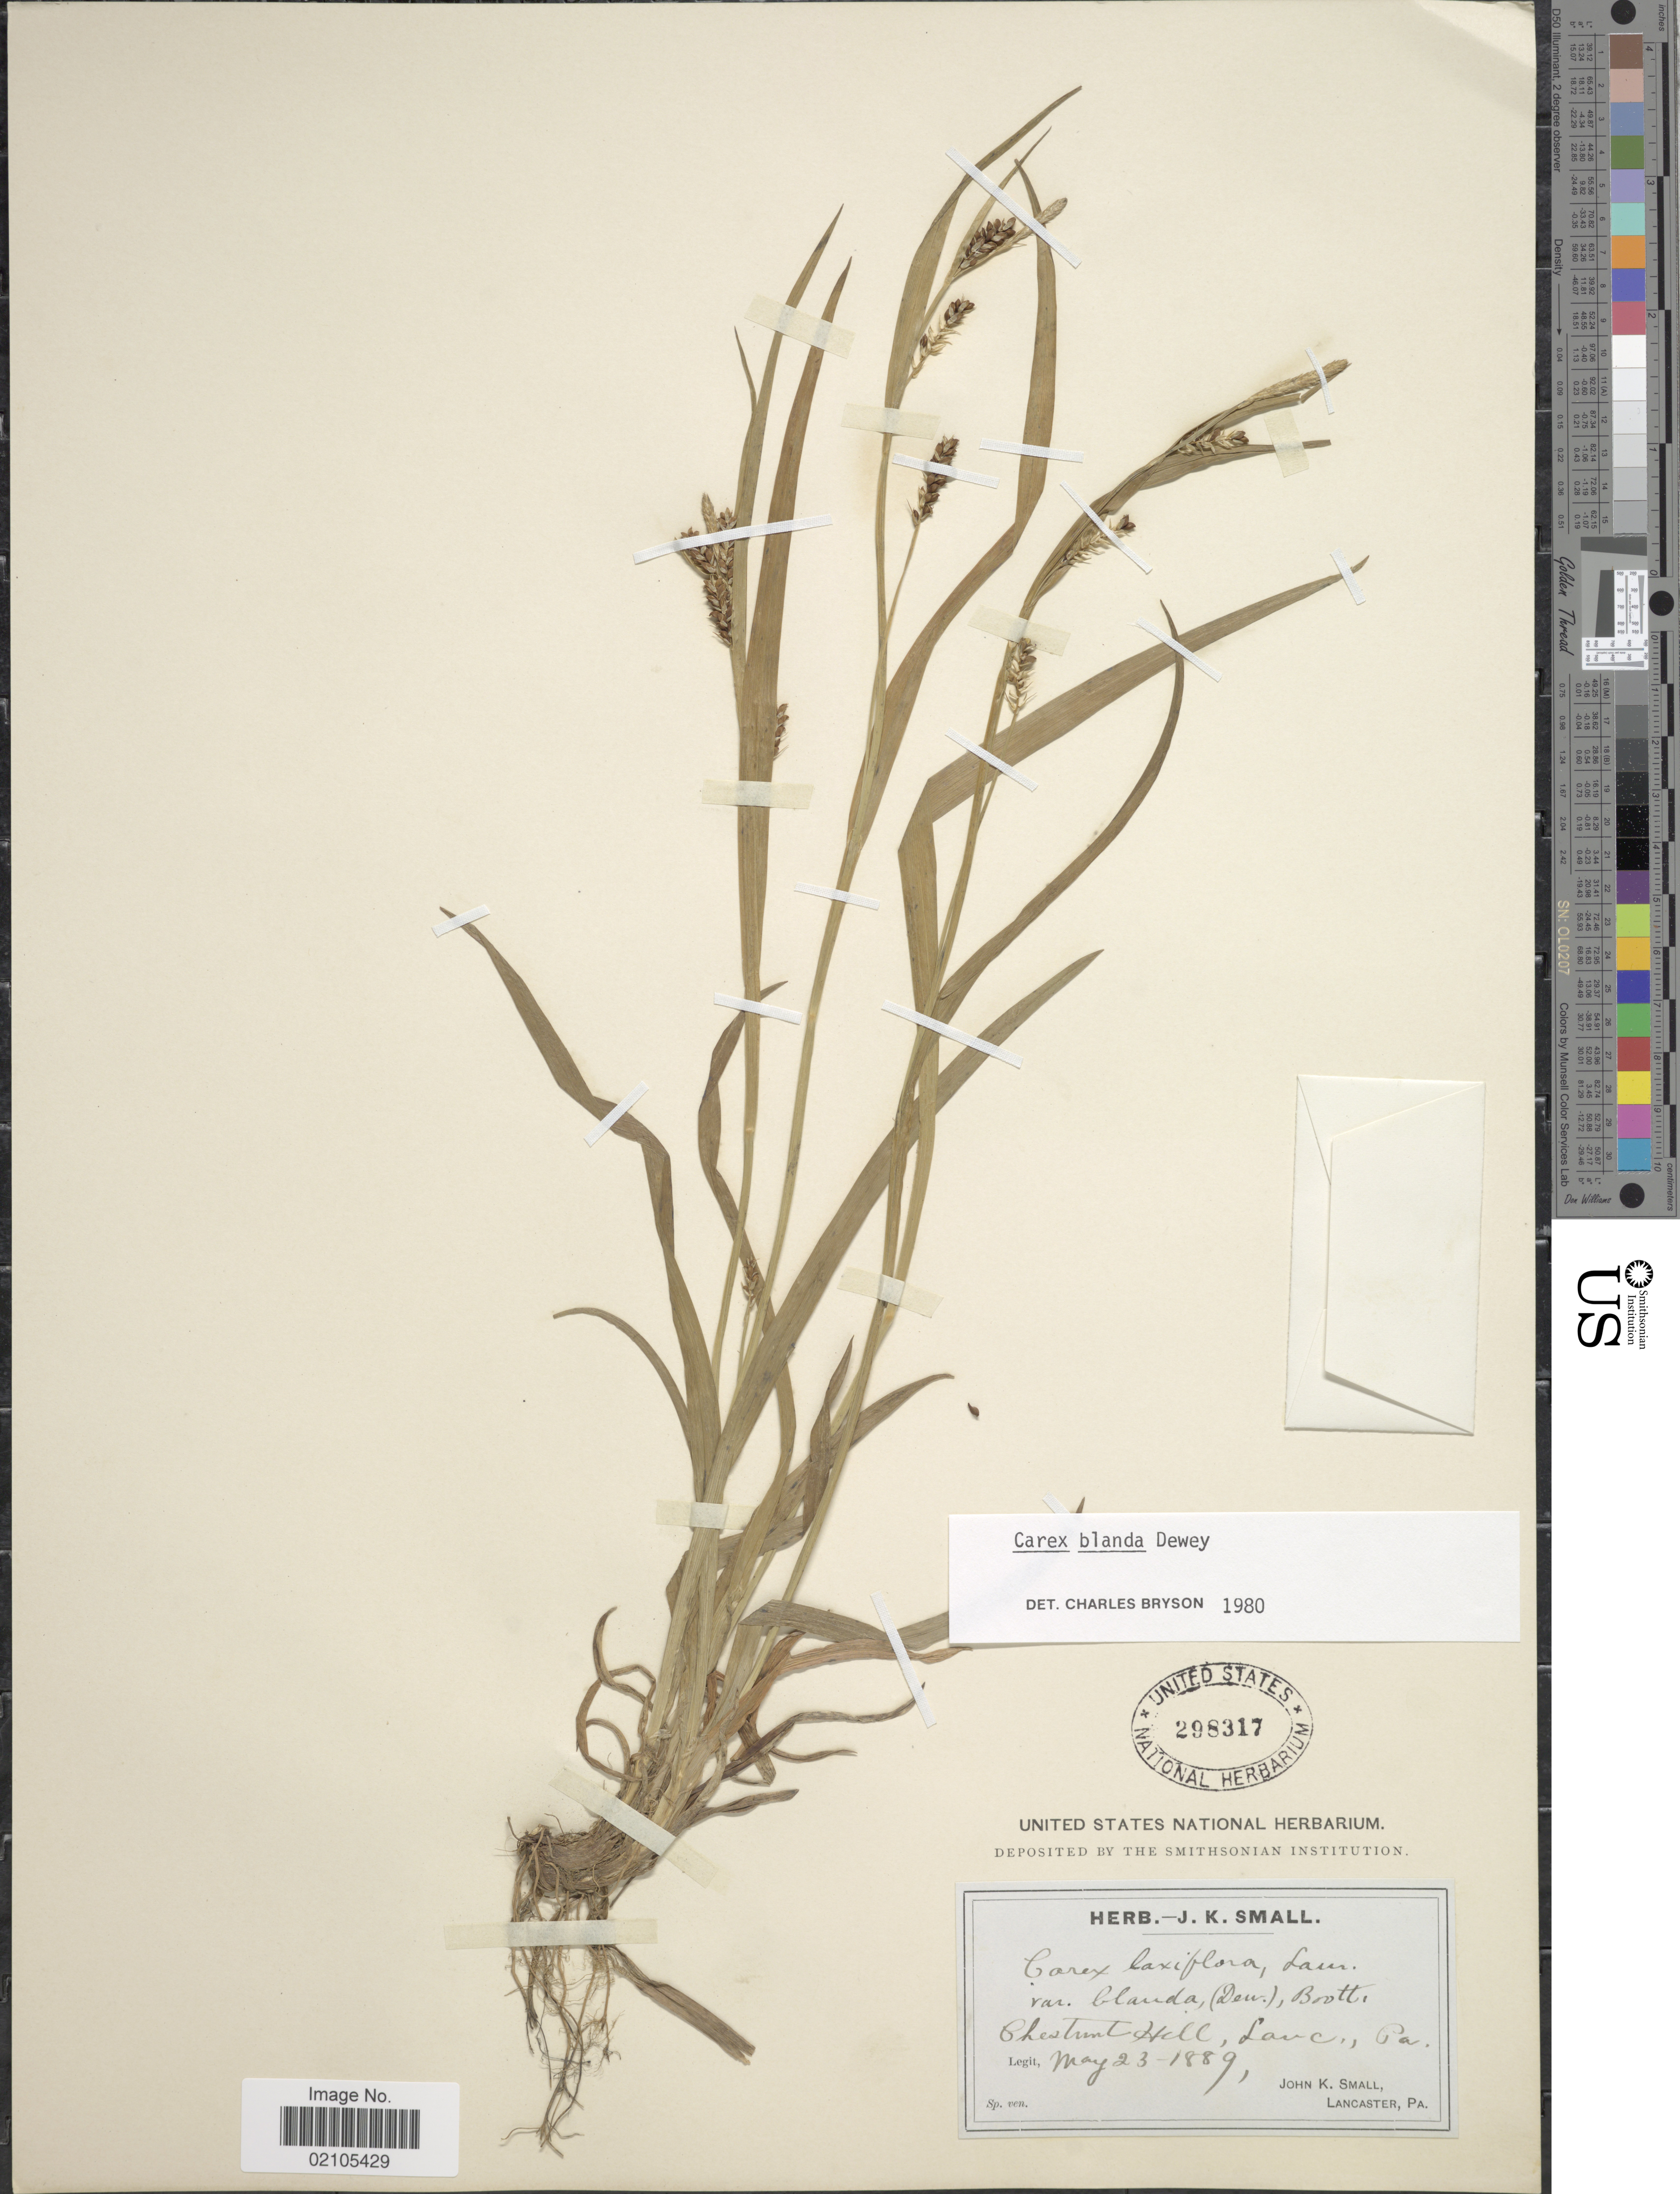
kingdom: Plantae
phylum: Tracheophyta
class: Liliopsida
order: Poales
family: Cyperaceae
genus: Carex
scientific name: Carex blanda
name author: Dewey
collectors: J. K. Small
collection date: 1889-05-23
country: United States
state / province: Pennsylvania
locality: Chestnut Hill, Lanc., Pa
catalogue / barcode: US 298317